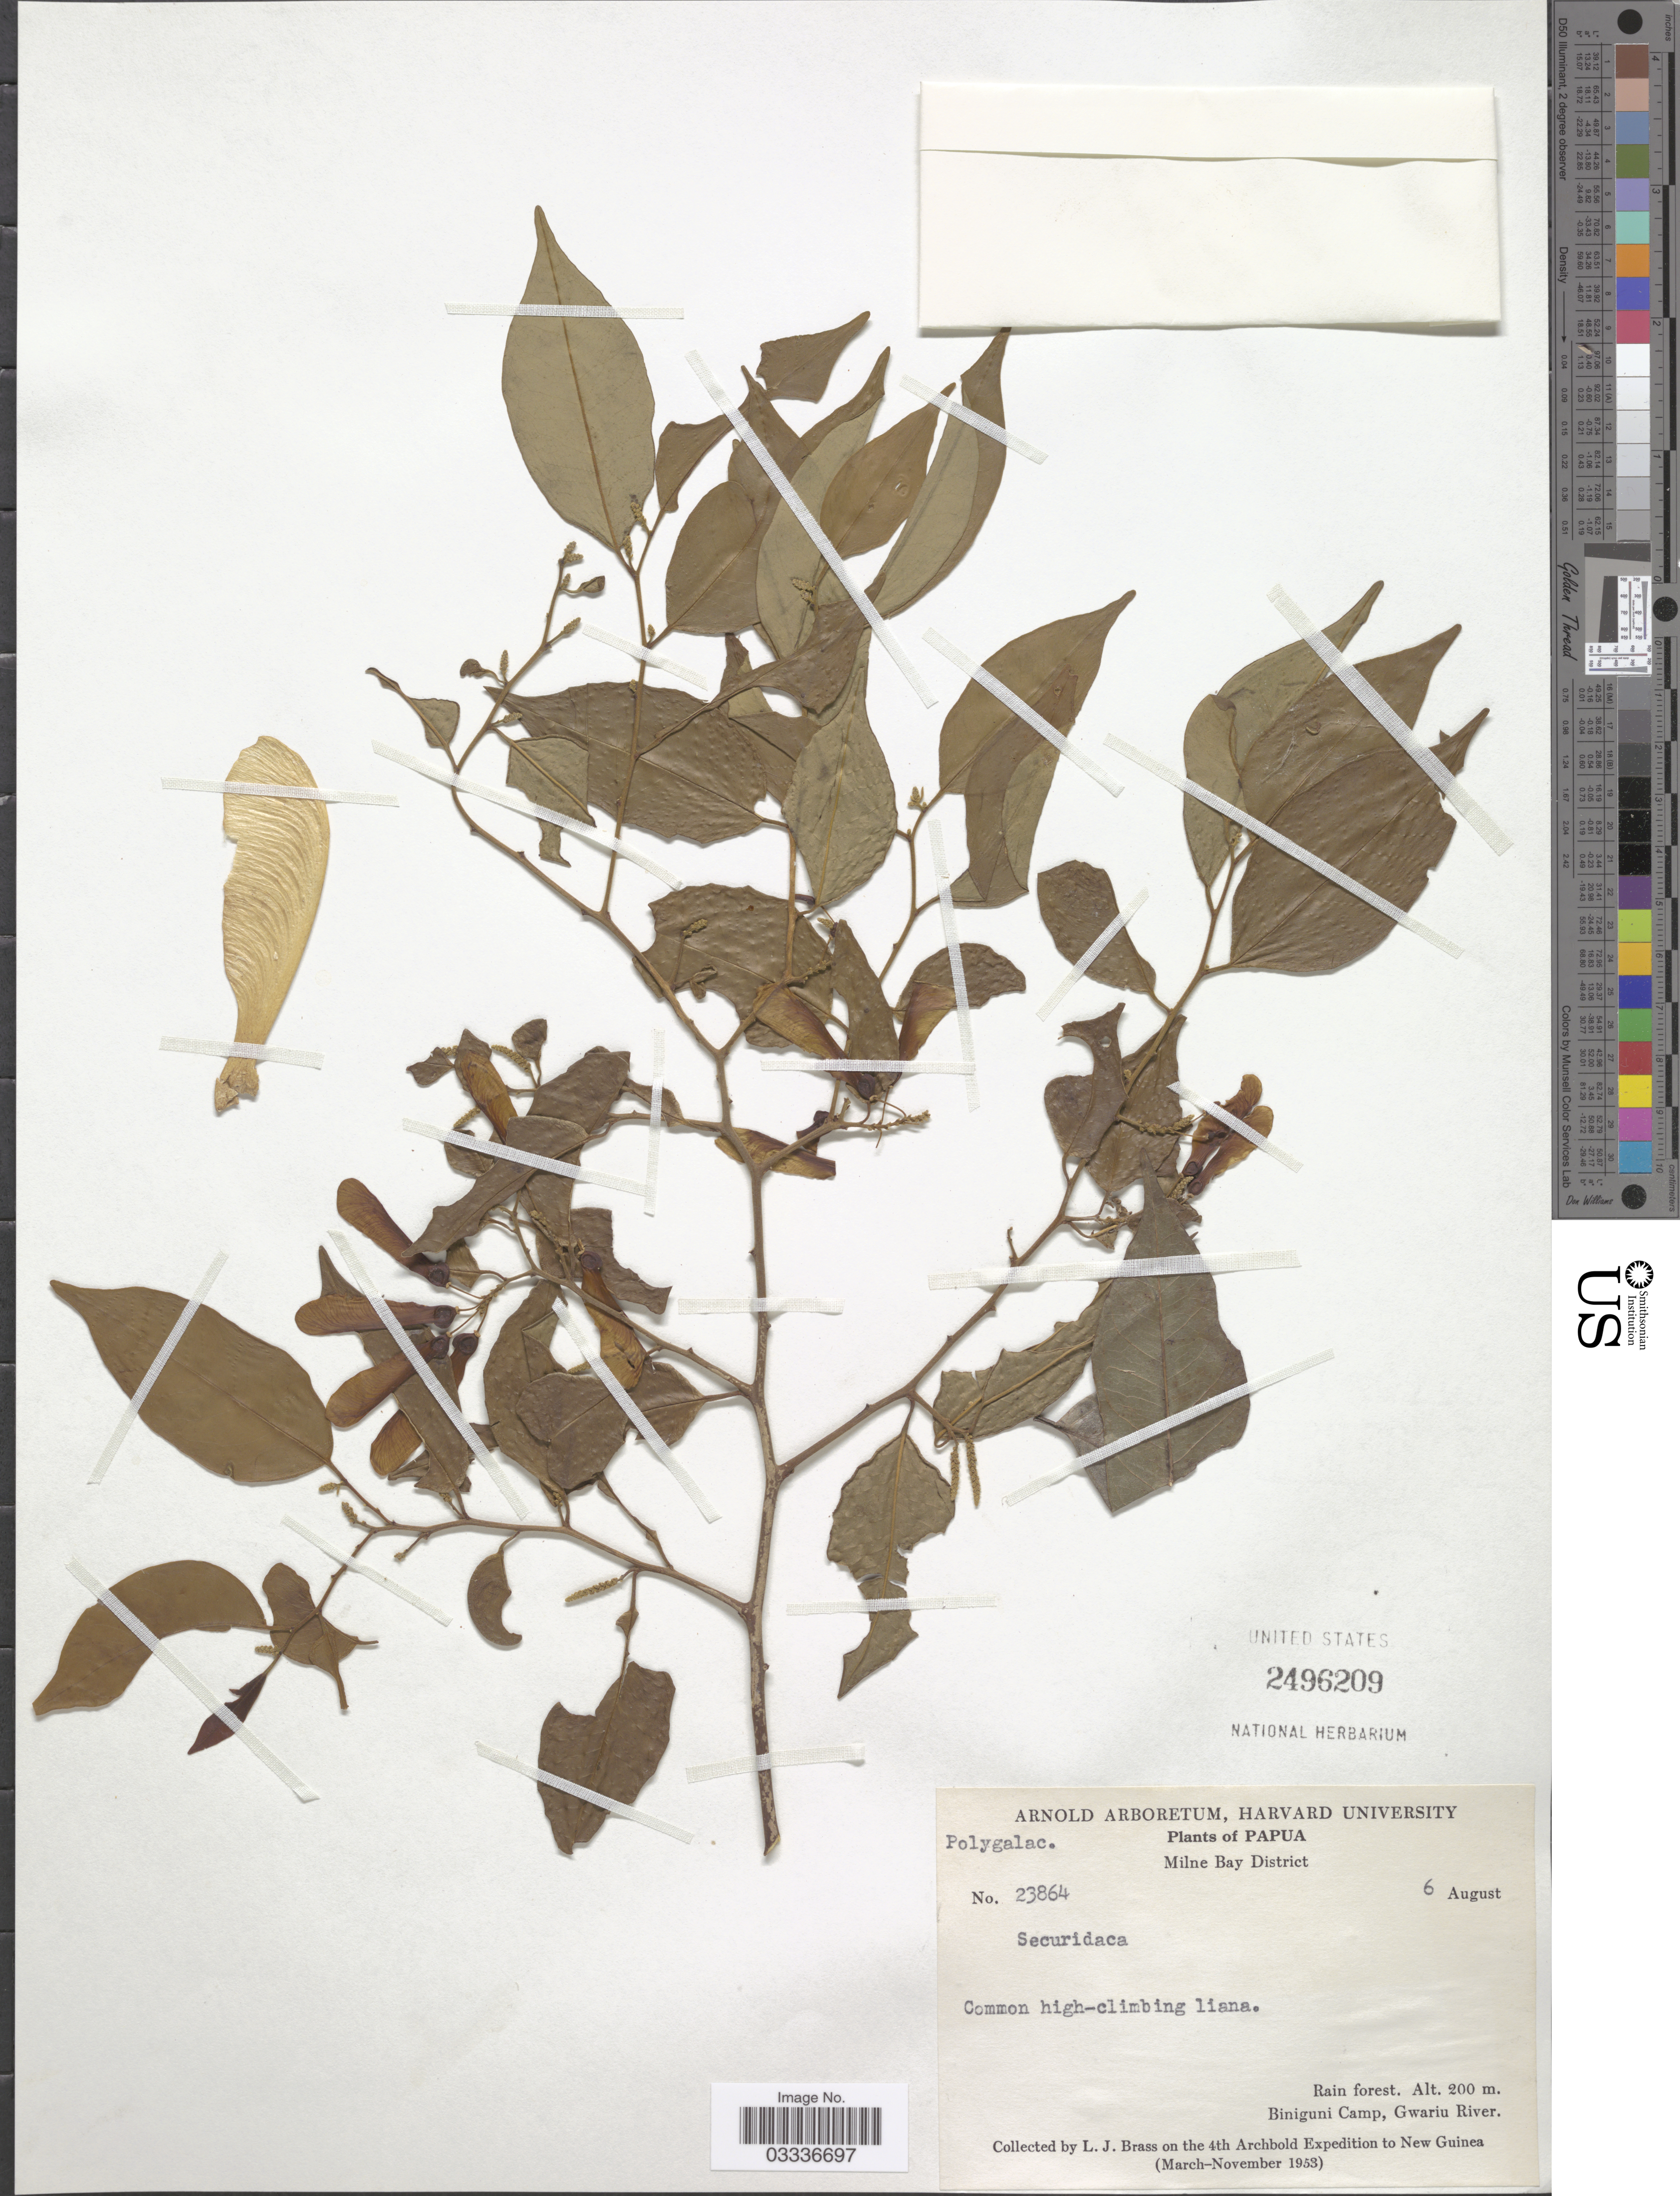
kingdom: Plantae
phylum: Tracheophyta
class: Magnoliopsida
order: Fabales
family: Polygalaceae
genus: Securidaca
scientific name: Securidaca sp.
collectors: L. J. Brass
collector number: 23864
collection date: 1953-08-06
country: Papua New Guinea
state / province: Milne Bay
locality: Papua. Milne Bay District. Biniguni Camp, Gwariu River. New Guinea.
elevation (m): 200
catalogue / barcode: US 2496209